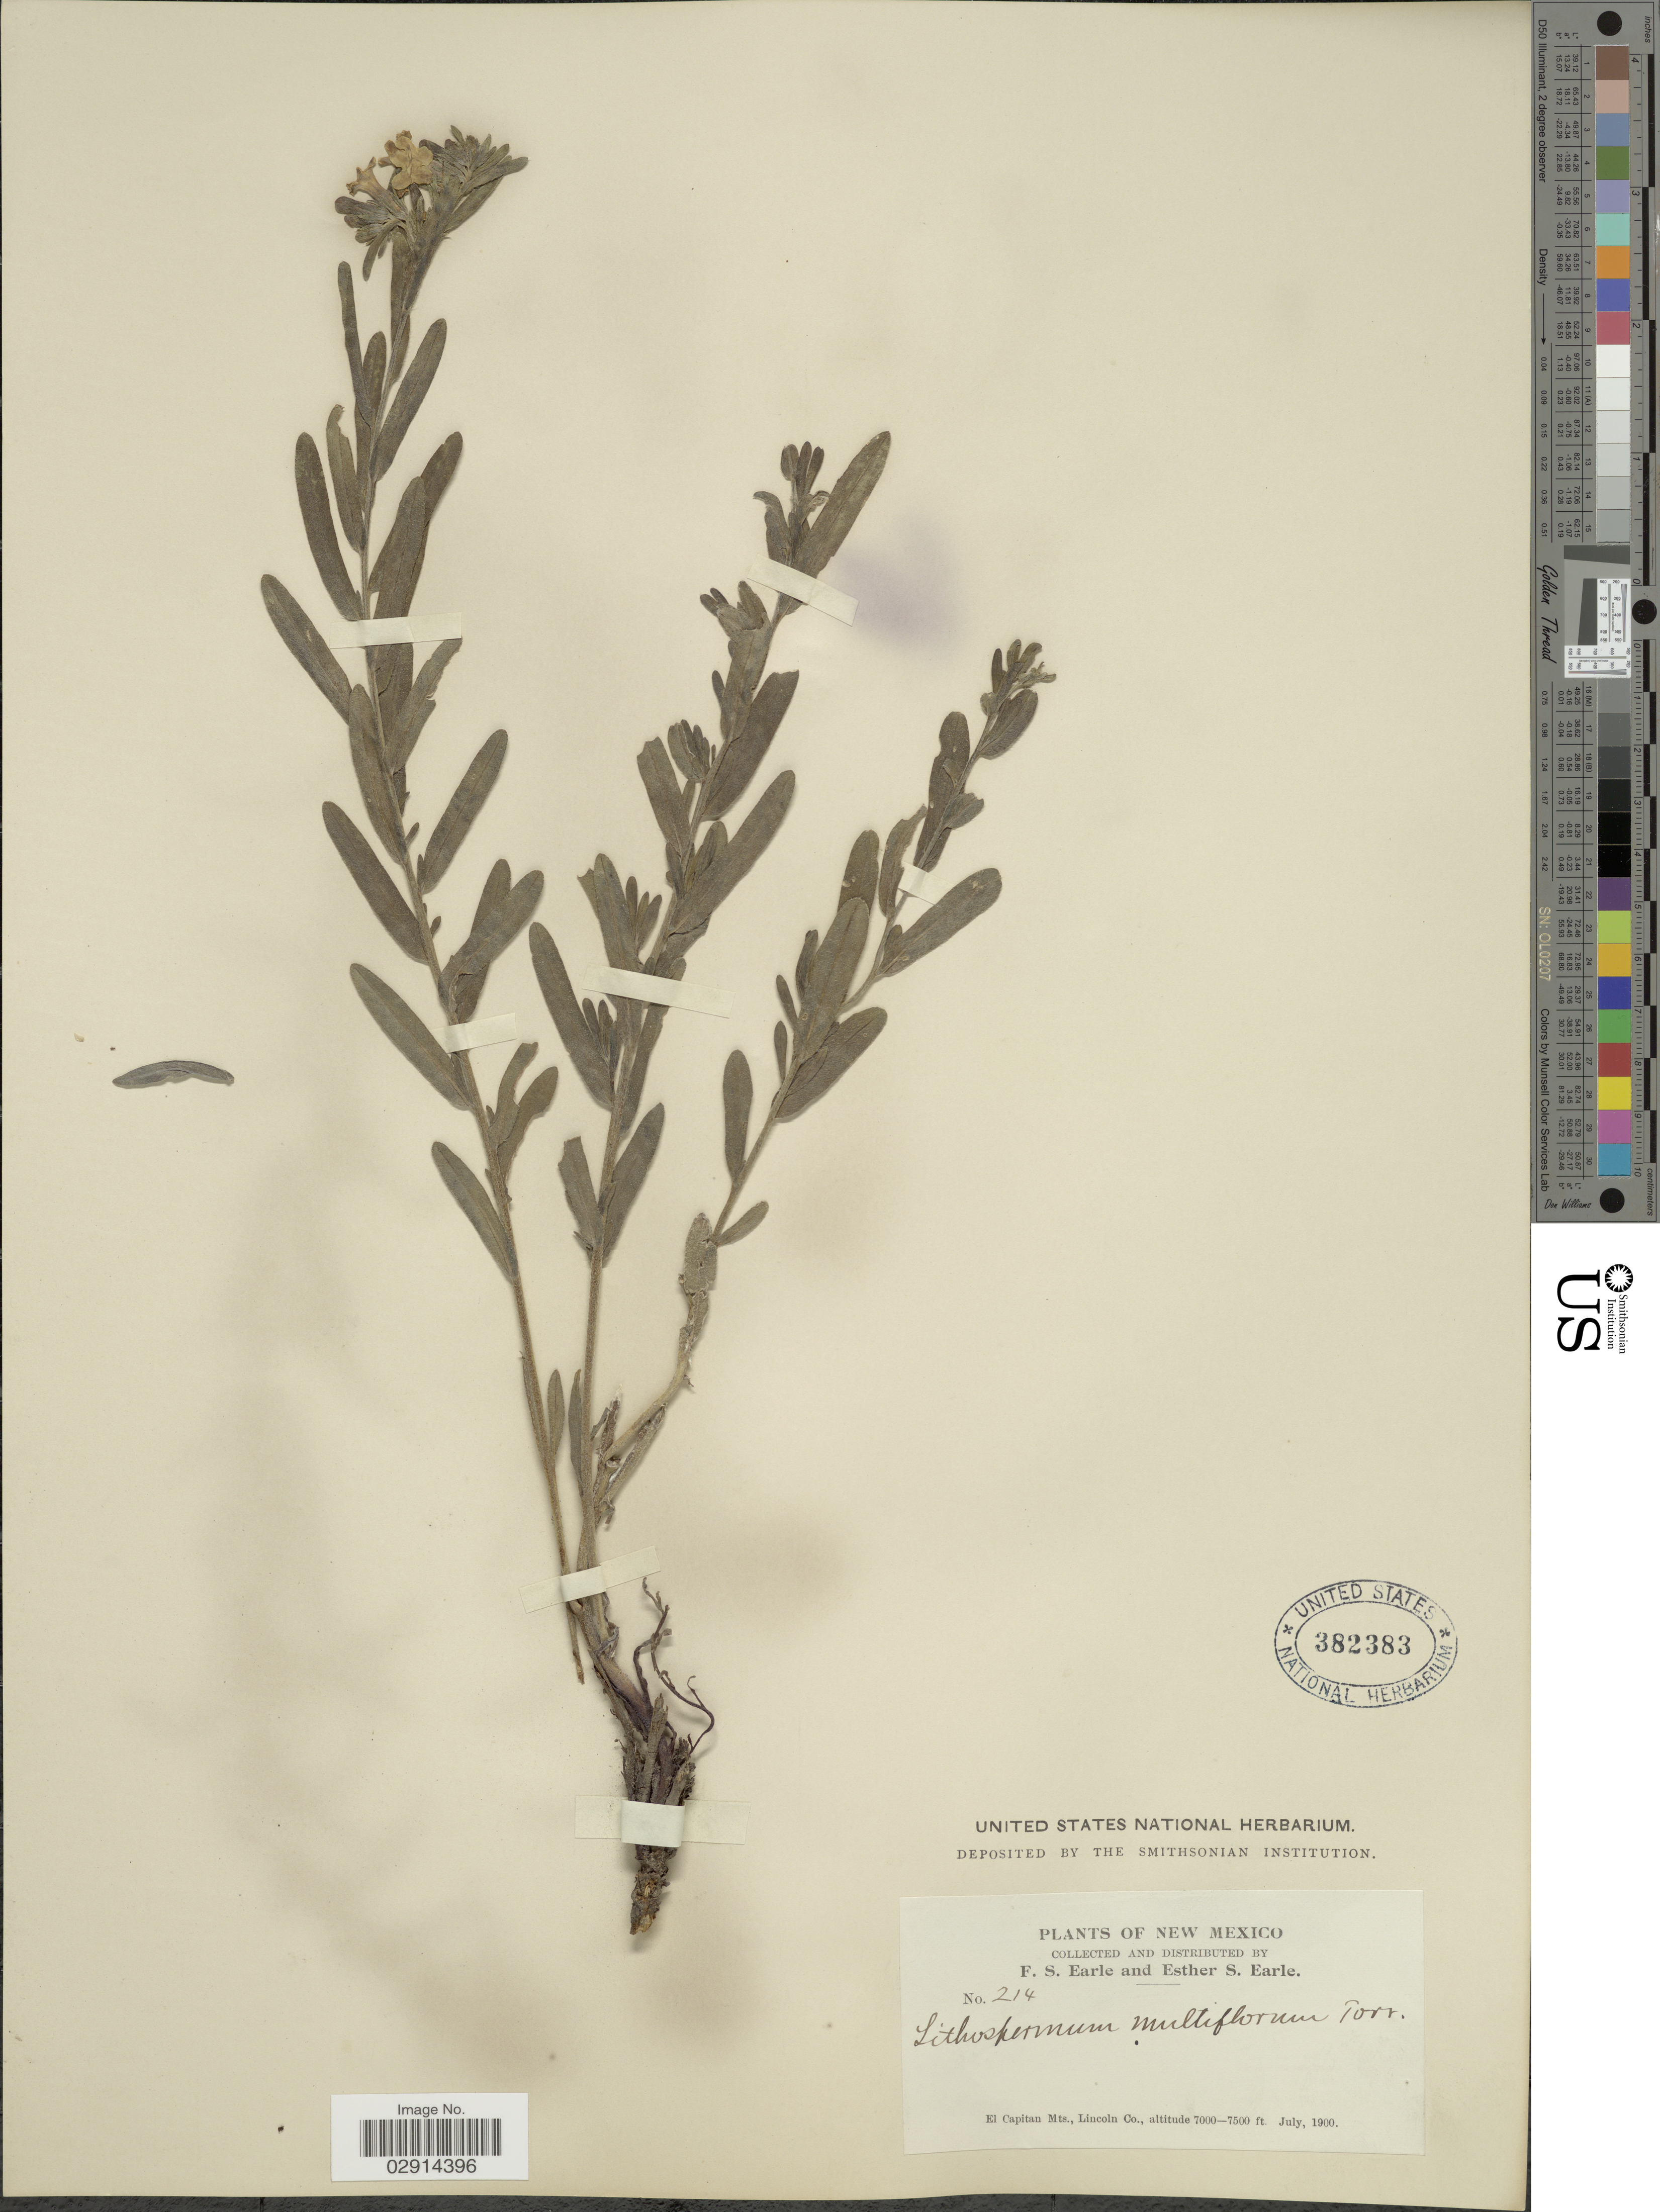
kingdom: Plantae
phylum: Tracheophyta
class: Magnoliopsida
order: Boraginales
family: Boraginaceae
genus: Lithospermum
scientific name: Lithospermum multiflorum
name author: Torr. ex A. Gray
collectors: F. S. Earle & E. S. Earle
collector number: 214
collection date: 1900-07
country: United States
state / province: New Mexico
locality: El Capitan Mts., Lincoln Co.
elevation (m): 2134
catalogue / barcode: US 382383